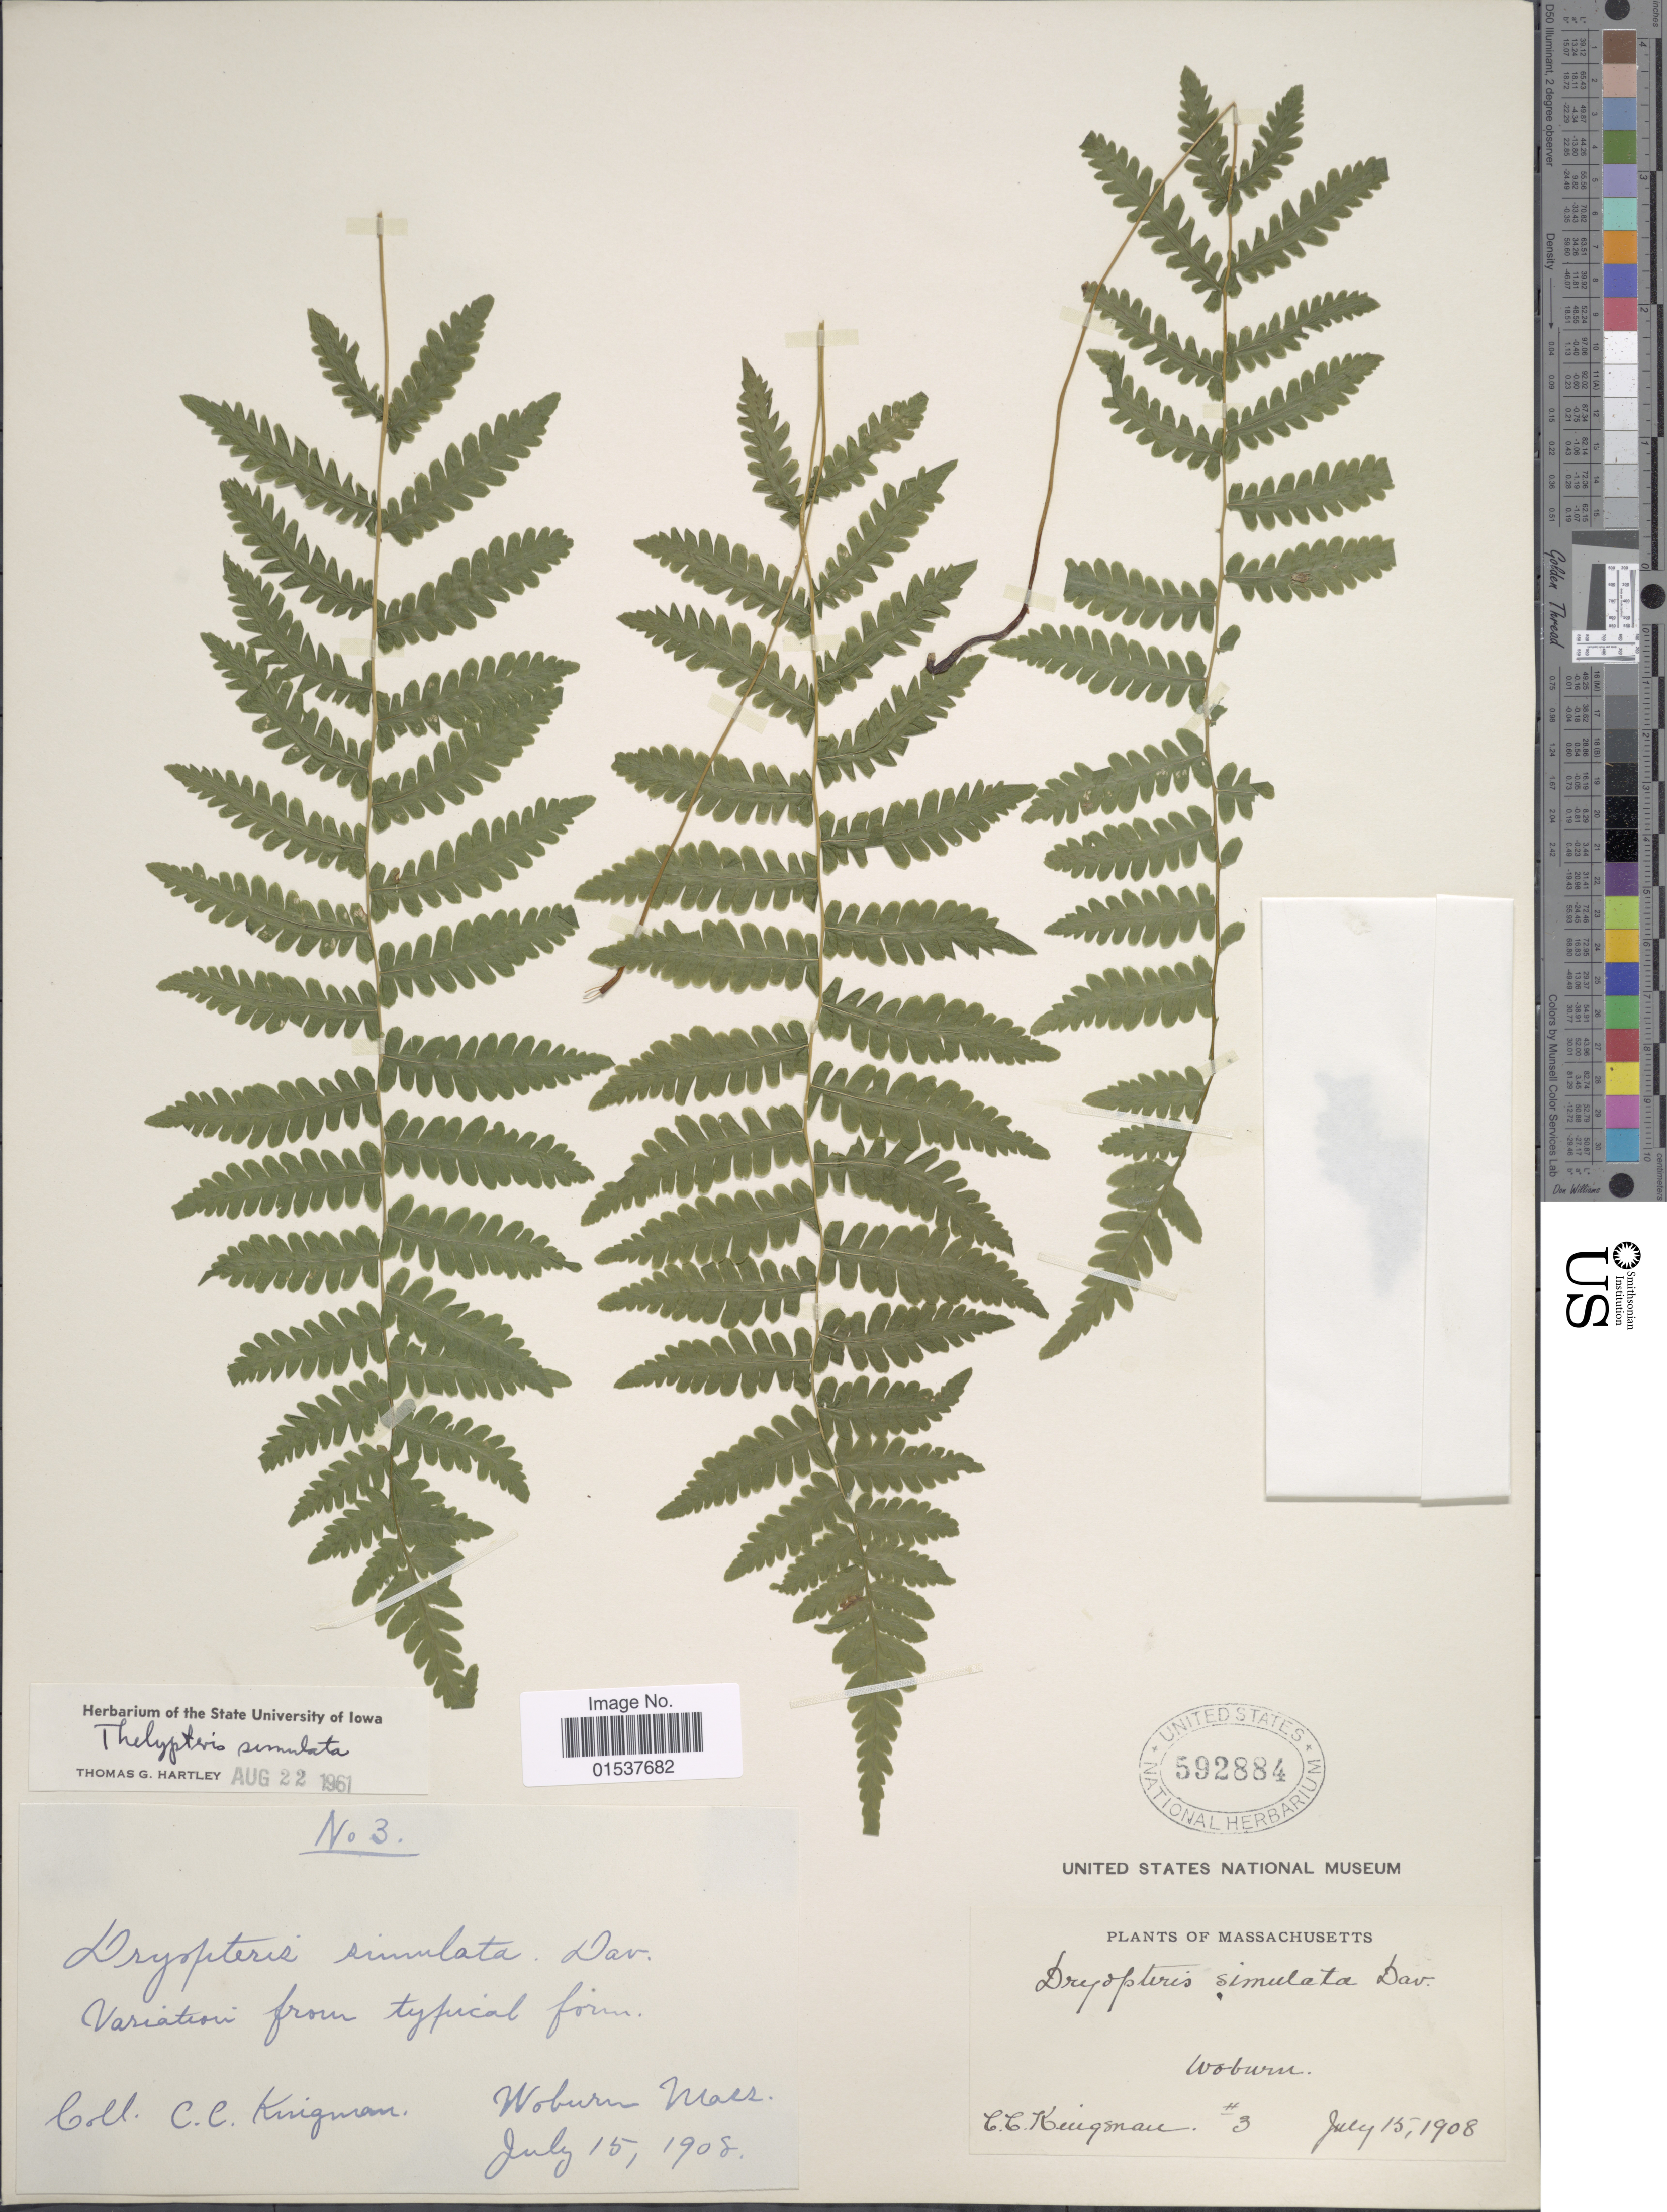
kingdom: Plantae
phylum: Tracheophyta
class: Polypodiopsida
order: Polypodiales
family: Thelypteridaceae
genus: Parathelypteris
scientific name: Parathelypteris simulata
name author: (Davenp.) Holttum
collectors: C. Kingman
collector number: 3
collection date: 1908-07-15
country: United States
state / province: Massachusetts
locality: Woburn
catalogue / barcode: US 592884